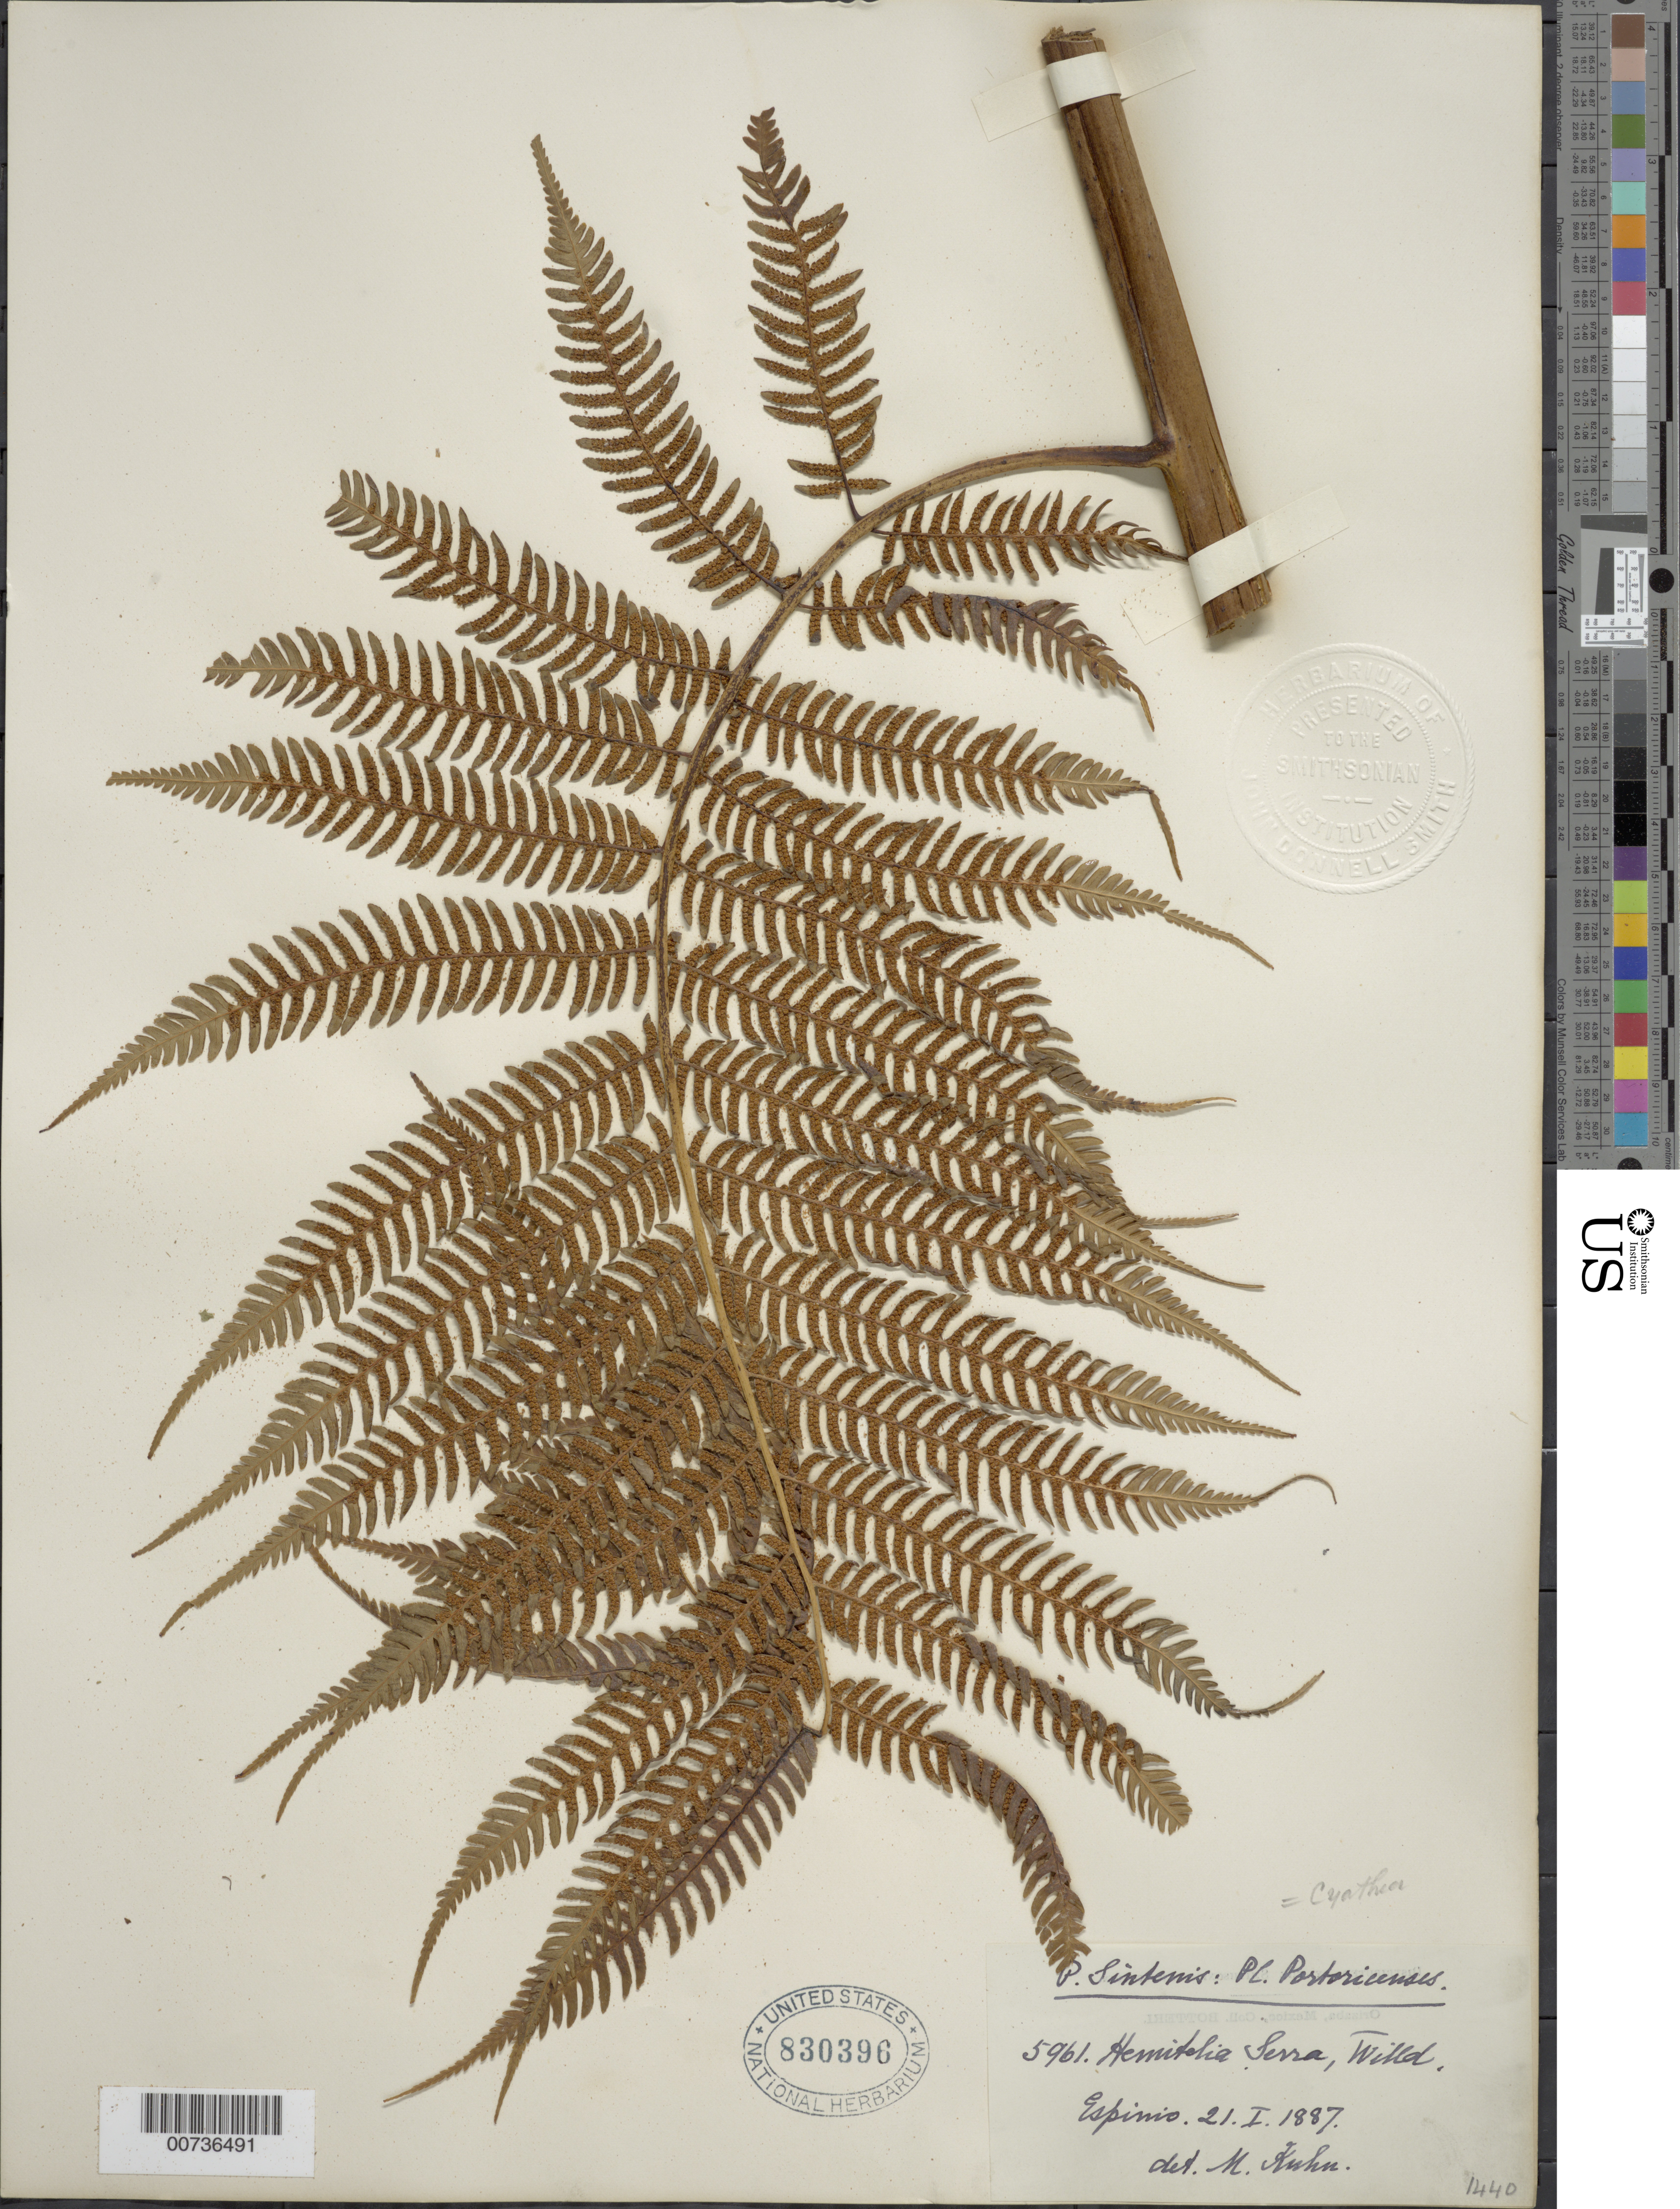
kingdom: Plantae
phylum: Tracheophyta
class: Polypodiopsida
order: Cyatheales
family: Cyatheaceae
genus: Cyathea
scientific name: Cyathea arborea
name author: (L.) Sm.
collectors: P. Sintenis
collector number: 5961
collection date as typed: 21 Jan 1887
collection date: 1887-01-21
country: Puerto Rico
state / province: Lares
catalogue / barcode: US 830396